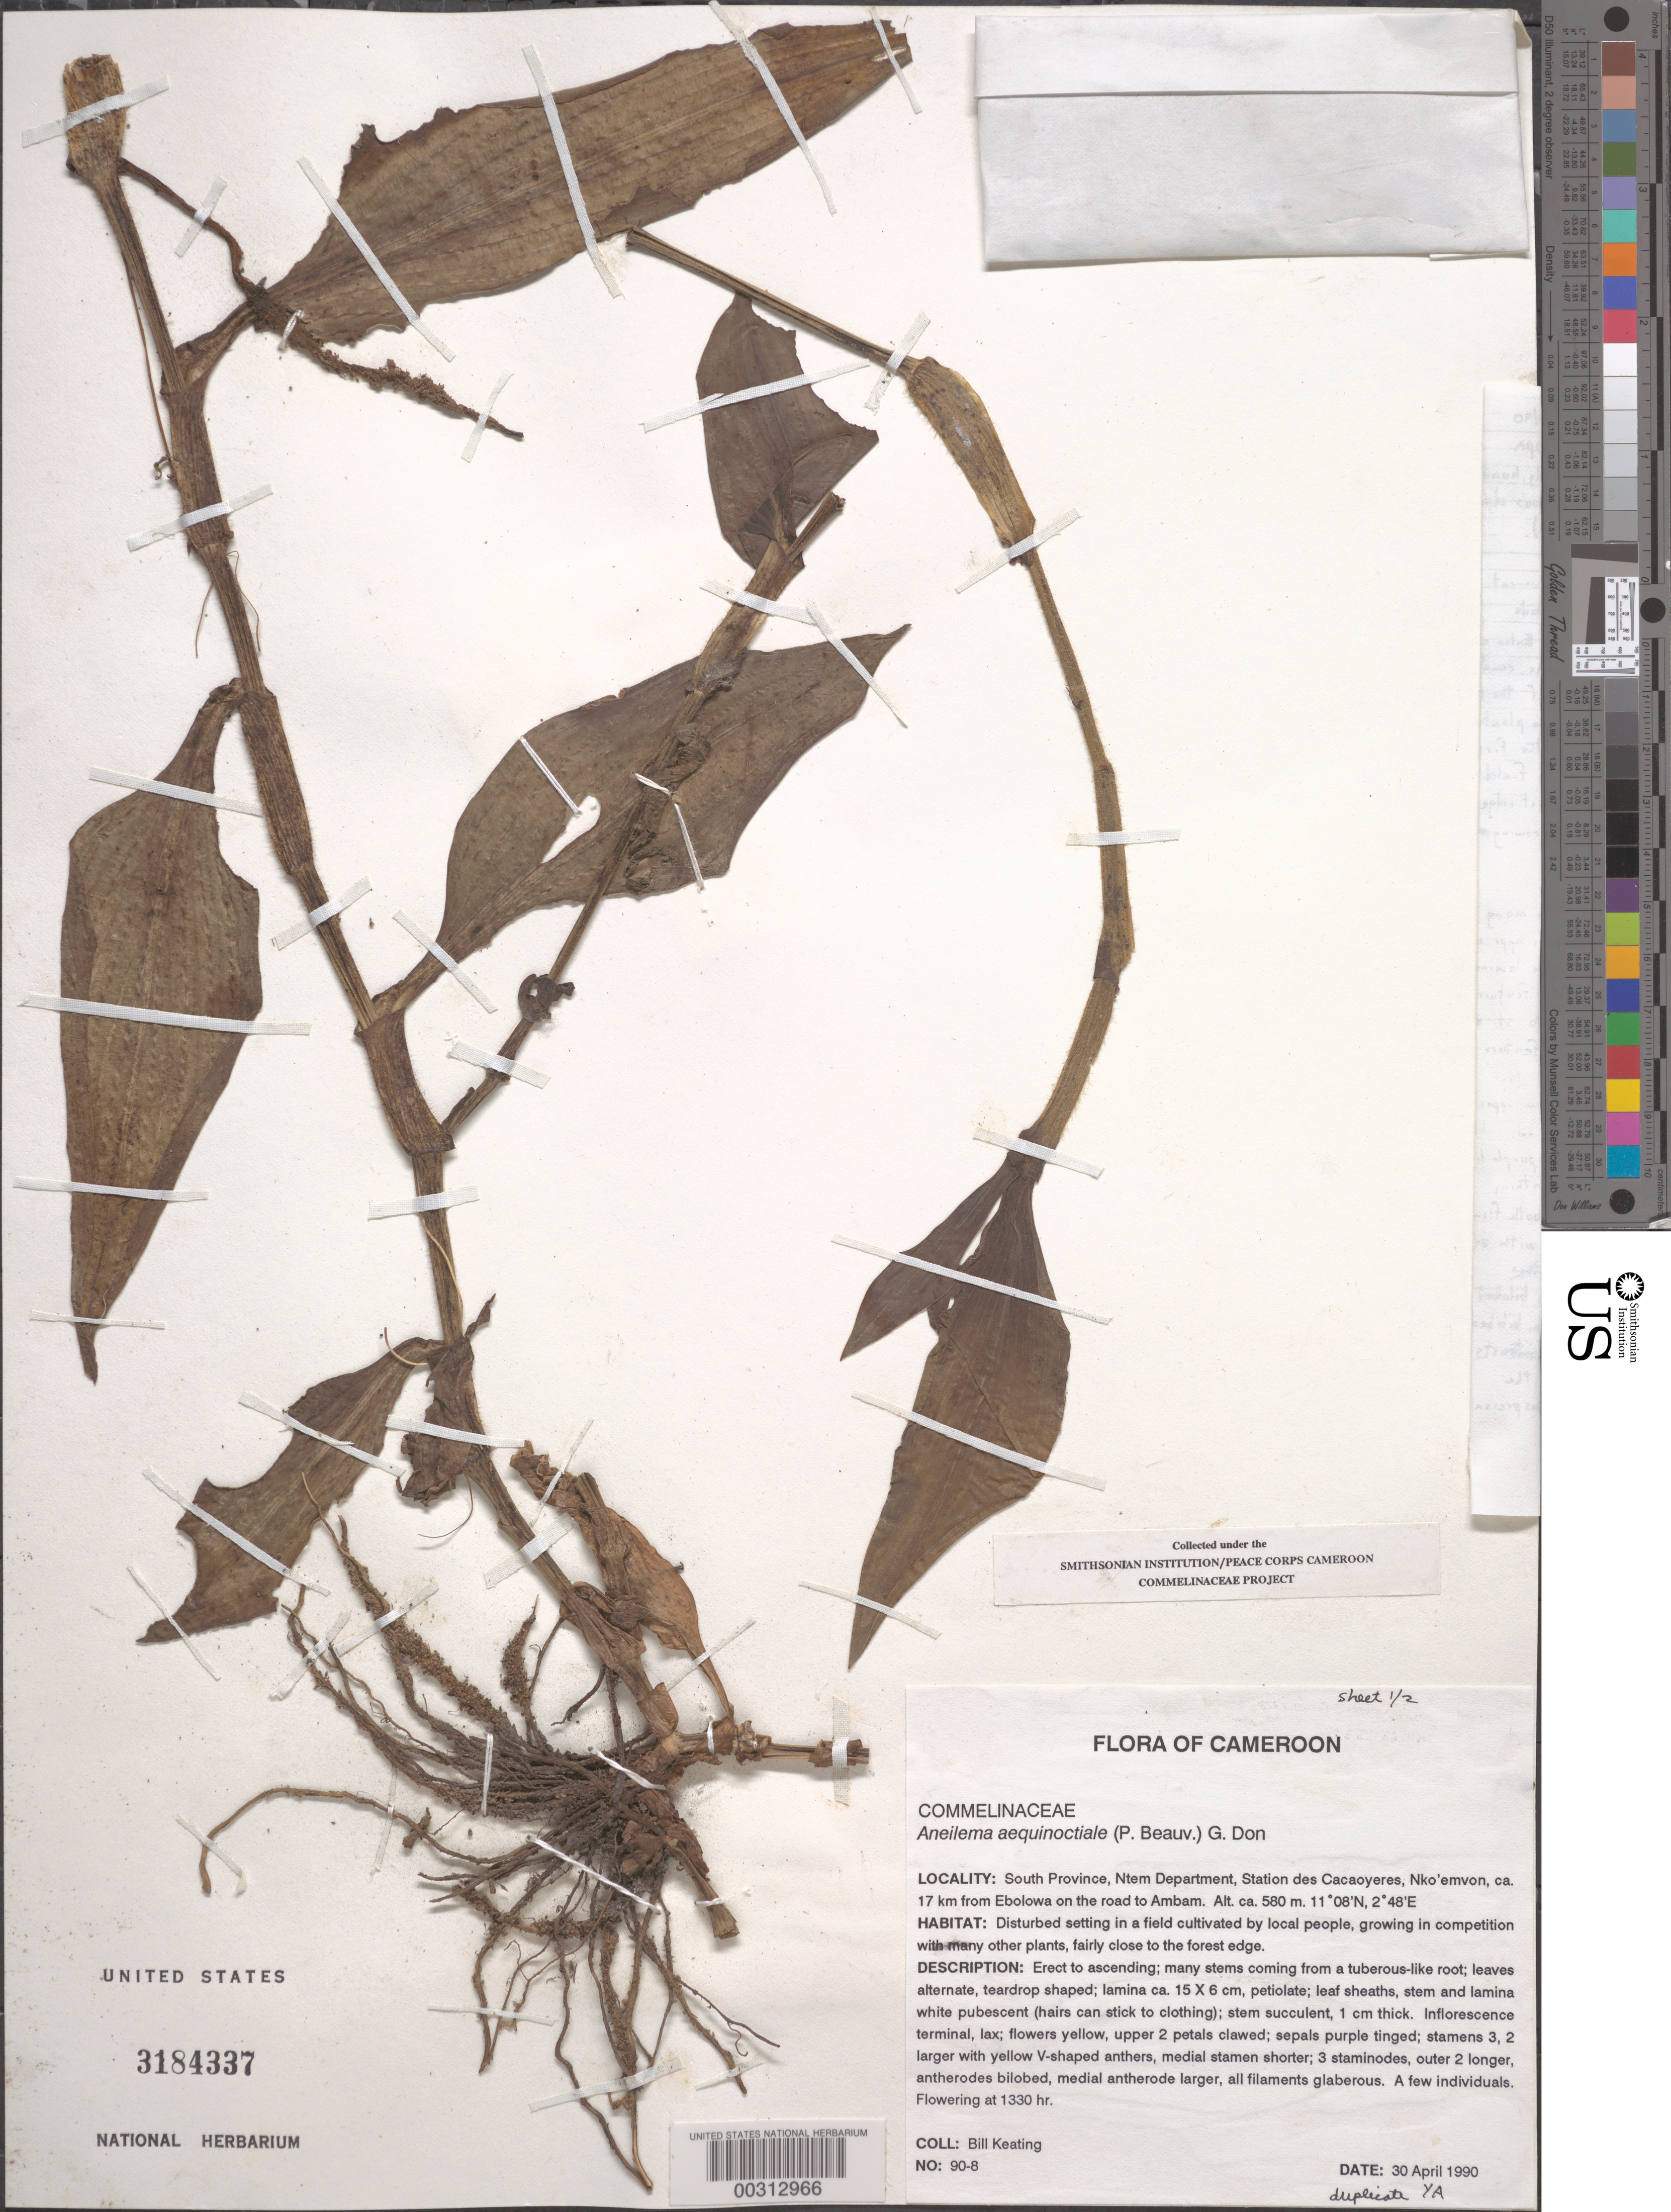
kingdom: Plantae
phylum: Tracheophyta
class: Liliopsida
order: Commelinales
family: Commelinaceae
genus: Aneilema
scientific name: Aneilema aequinoctiale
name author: (P. Beauv.) Loudon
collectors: B. Keating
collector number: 90-8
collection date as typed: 30 Apr 1990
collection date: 1990-04-30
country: Cameroon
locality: Tekele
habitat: Disturbed setting in field cultivated by local people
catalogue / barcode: US 3184337